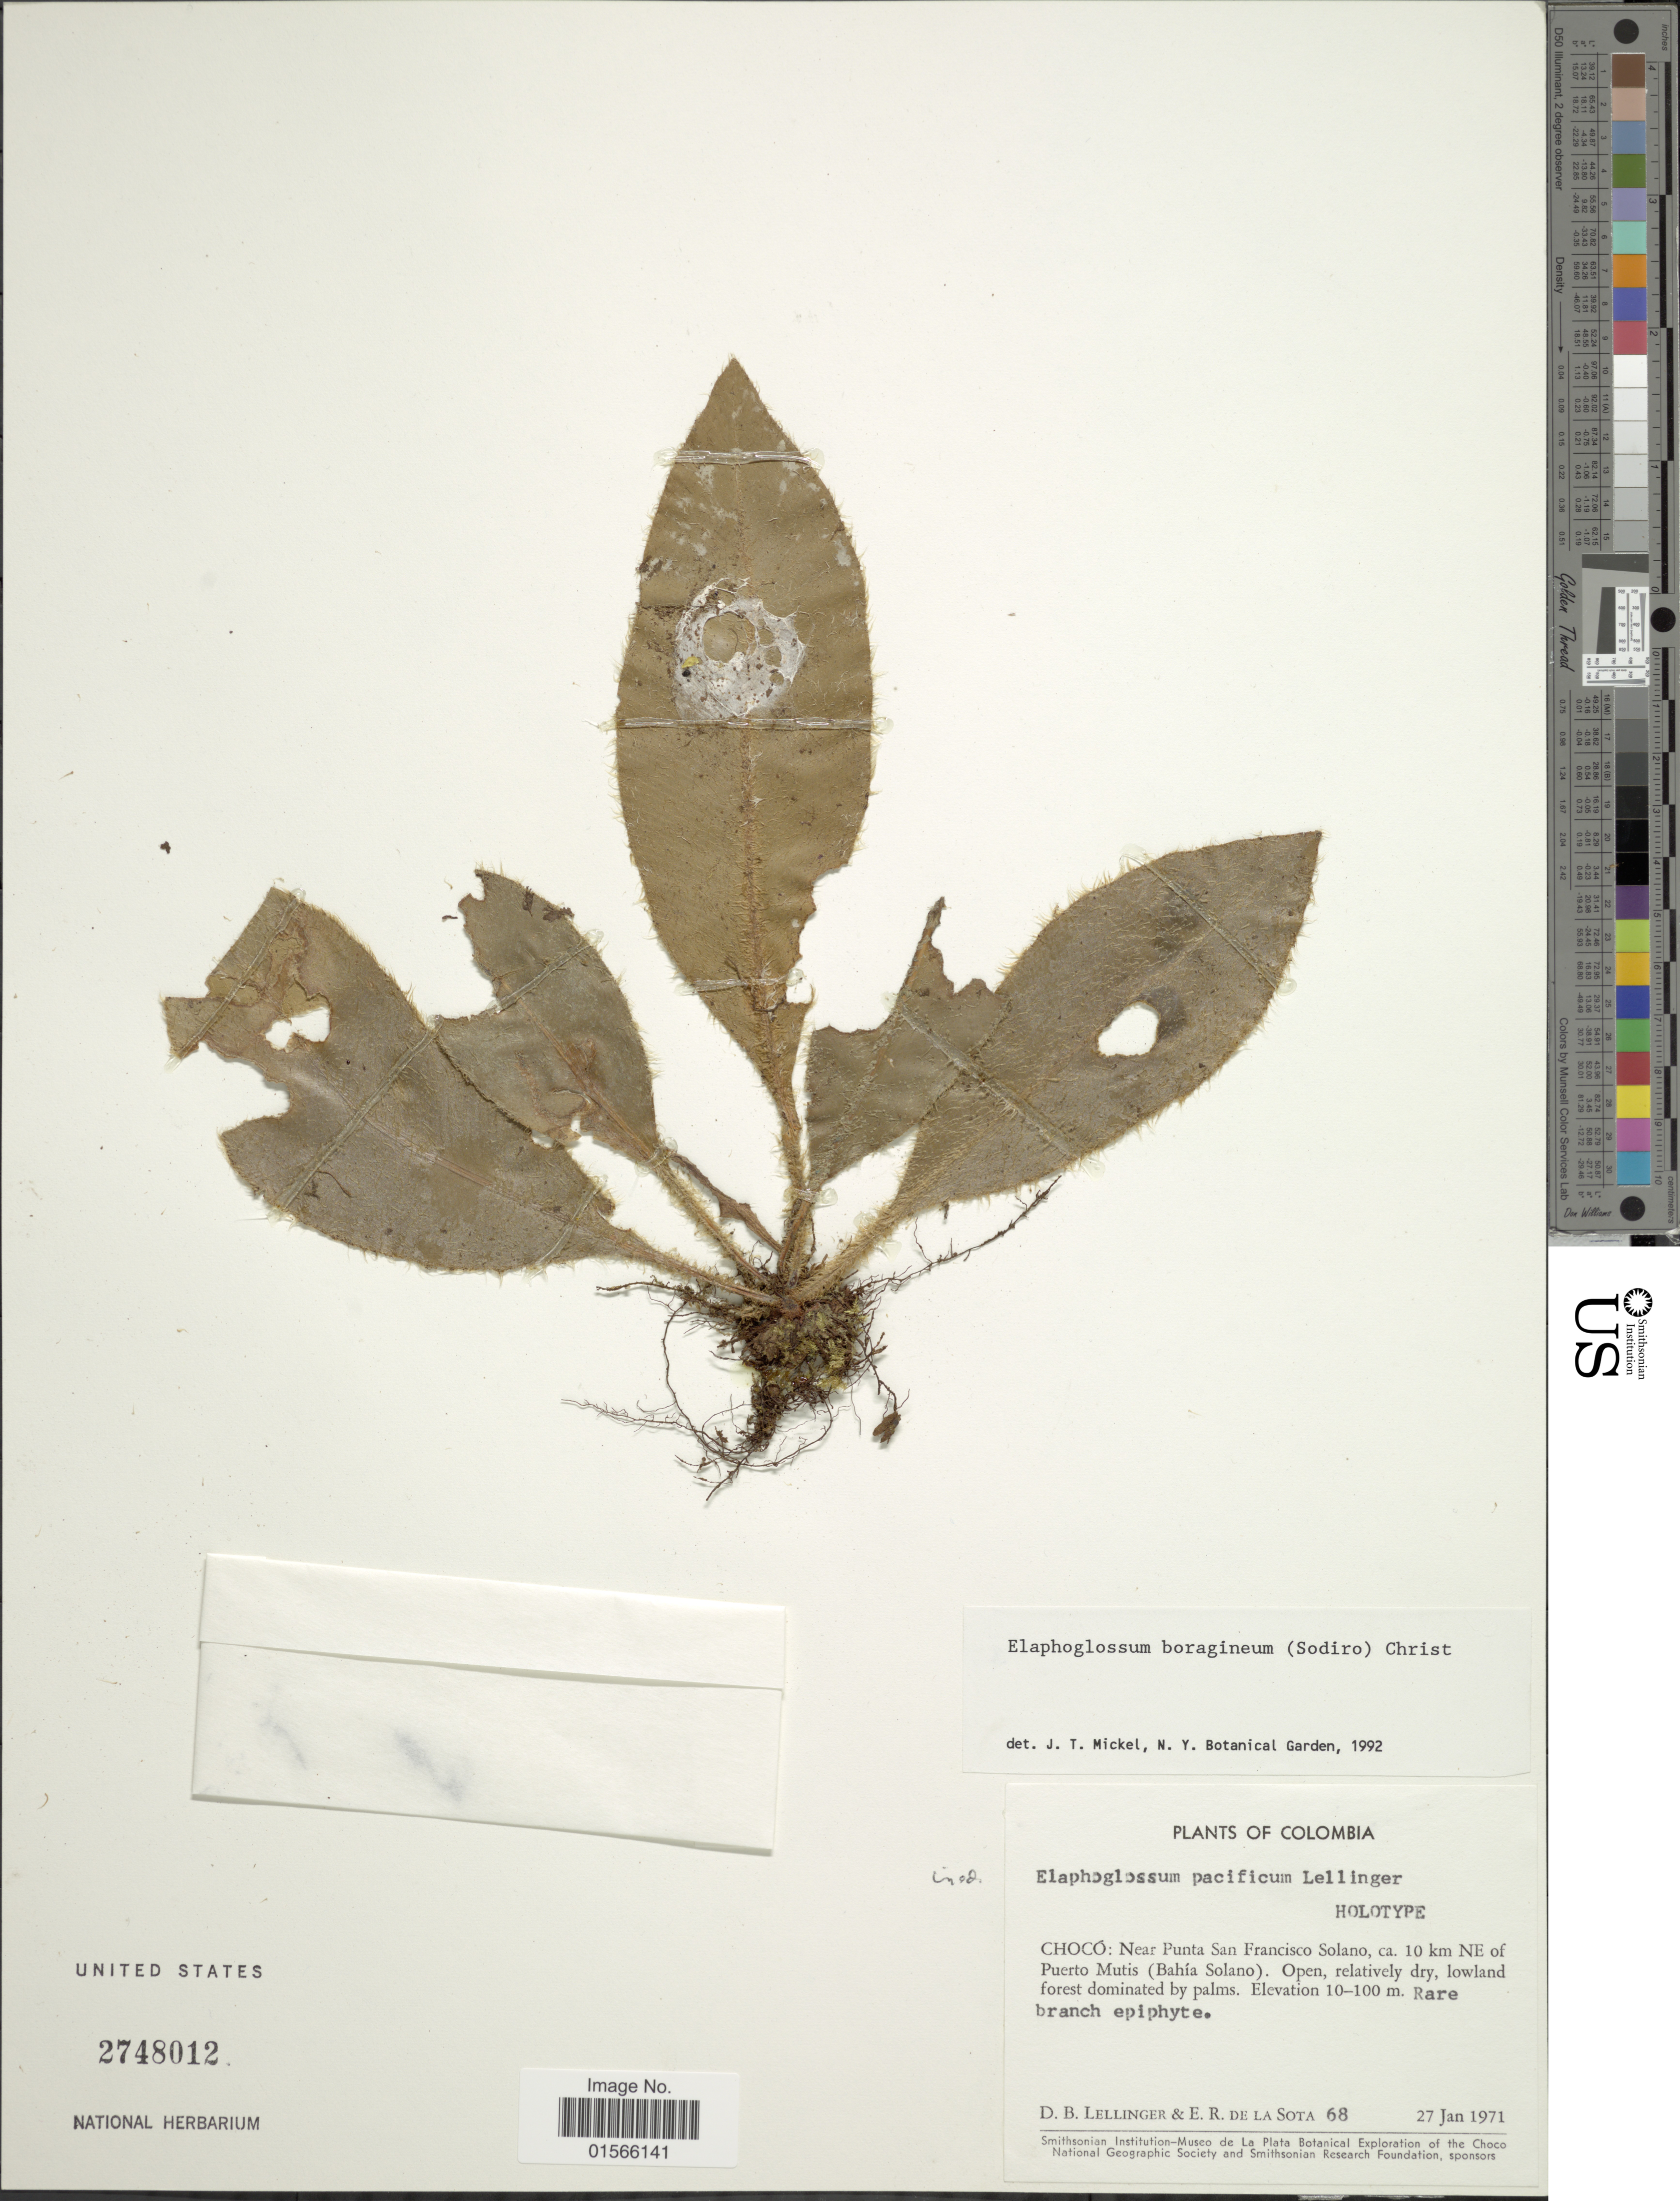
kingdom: Plantae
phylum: Tracheophyta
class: Polypodiopsida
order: Polypodiales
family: Dryopteridaceae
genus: Elaphoglossum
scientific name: Elaphoglossum boragineum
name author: (Sodiro) Christ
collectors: D. B. Lellinger & E. R. de la Sota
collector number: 68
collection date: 1971-01-27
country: Colombia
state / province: Chocó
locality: Near Punta San Francisco Solano, ca. 10 km NE of Puerto Mutis (Bahía Solano)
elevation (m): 10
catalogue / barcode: US 2748012